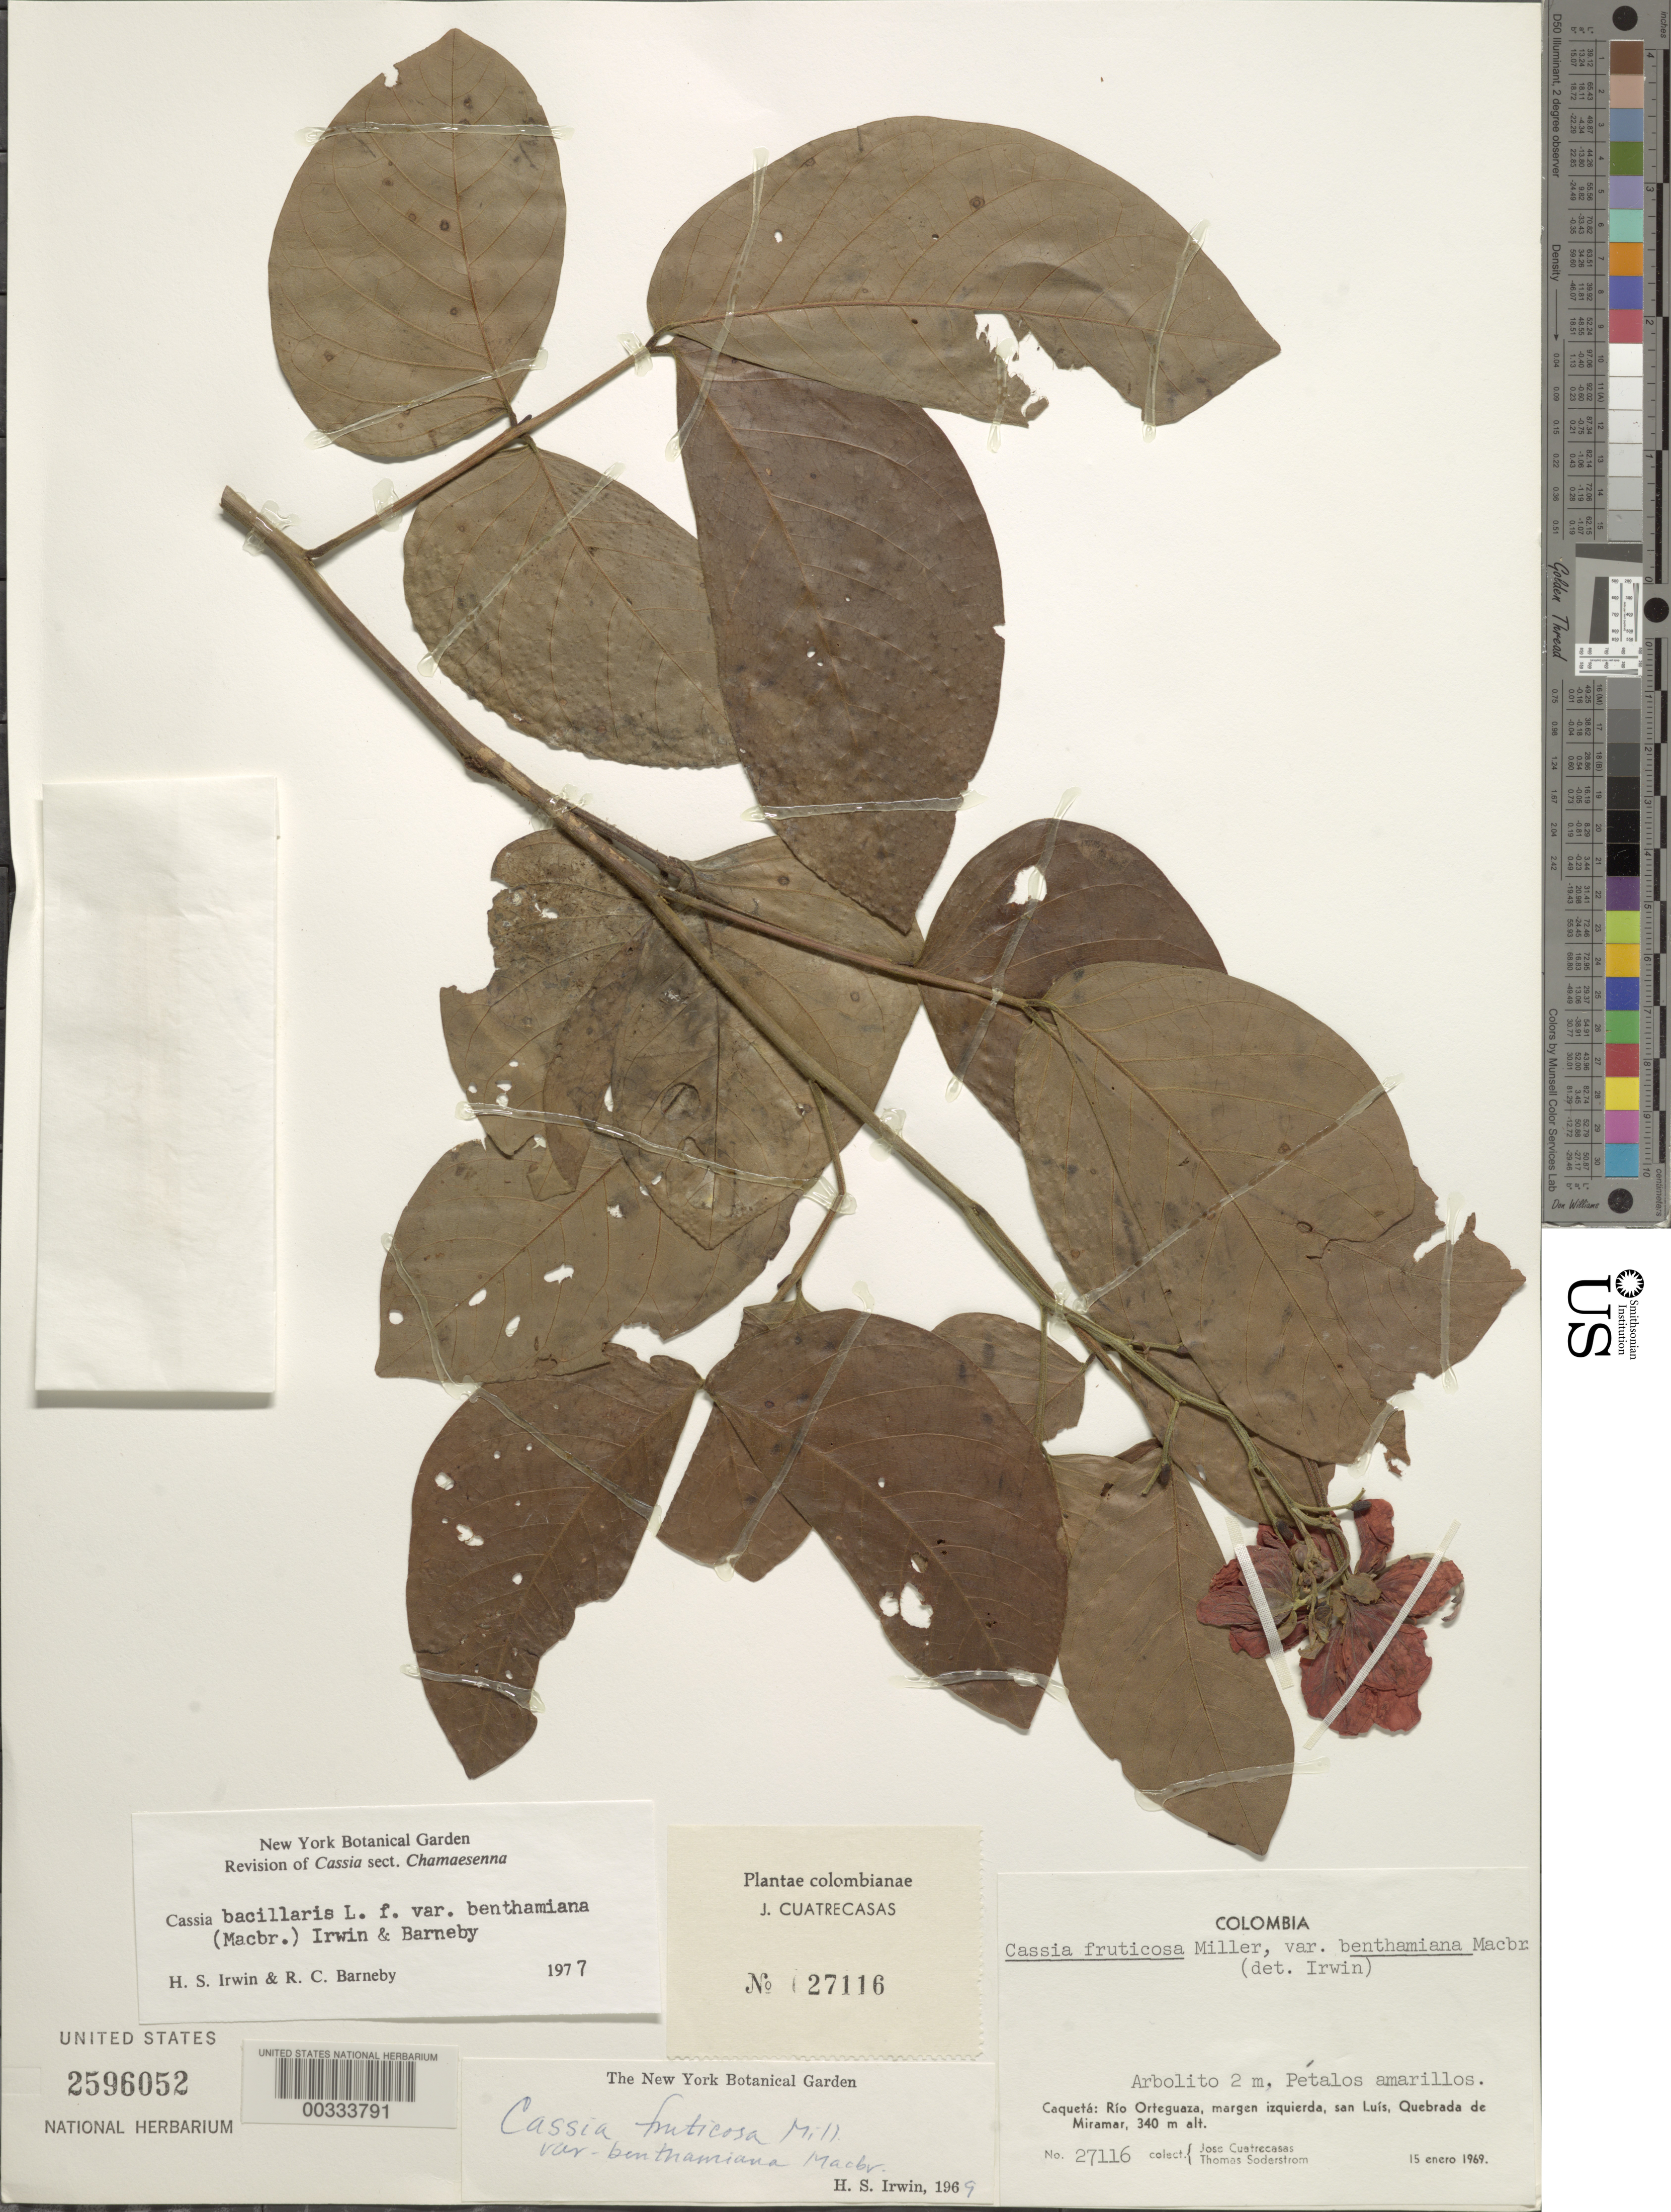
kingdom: Plantae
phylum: Tracheophyta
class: Magnoliopsida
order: Fabales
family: Fabaceae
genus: Senna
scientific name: Senna bacillaris var. benthamiana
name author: (J.F. Macbr.) H.S. Irwin & Barneby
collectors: J. Cuatrecasas & T. R. Soderstrom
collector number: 27116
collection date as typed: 15 Jan 1969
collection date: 1969-01-15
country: Colombia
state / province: Caquetá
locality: Rio Ortequaza, left side, San Luis, Quebrada de Miramar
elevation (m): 340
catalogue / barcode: US 2596052